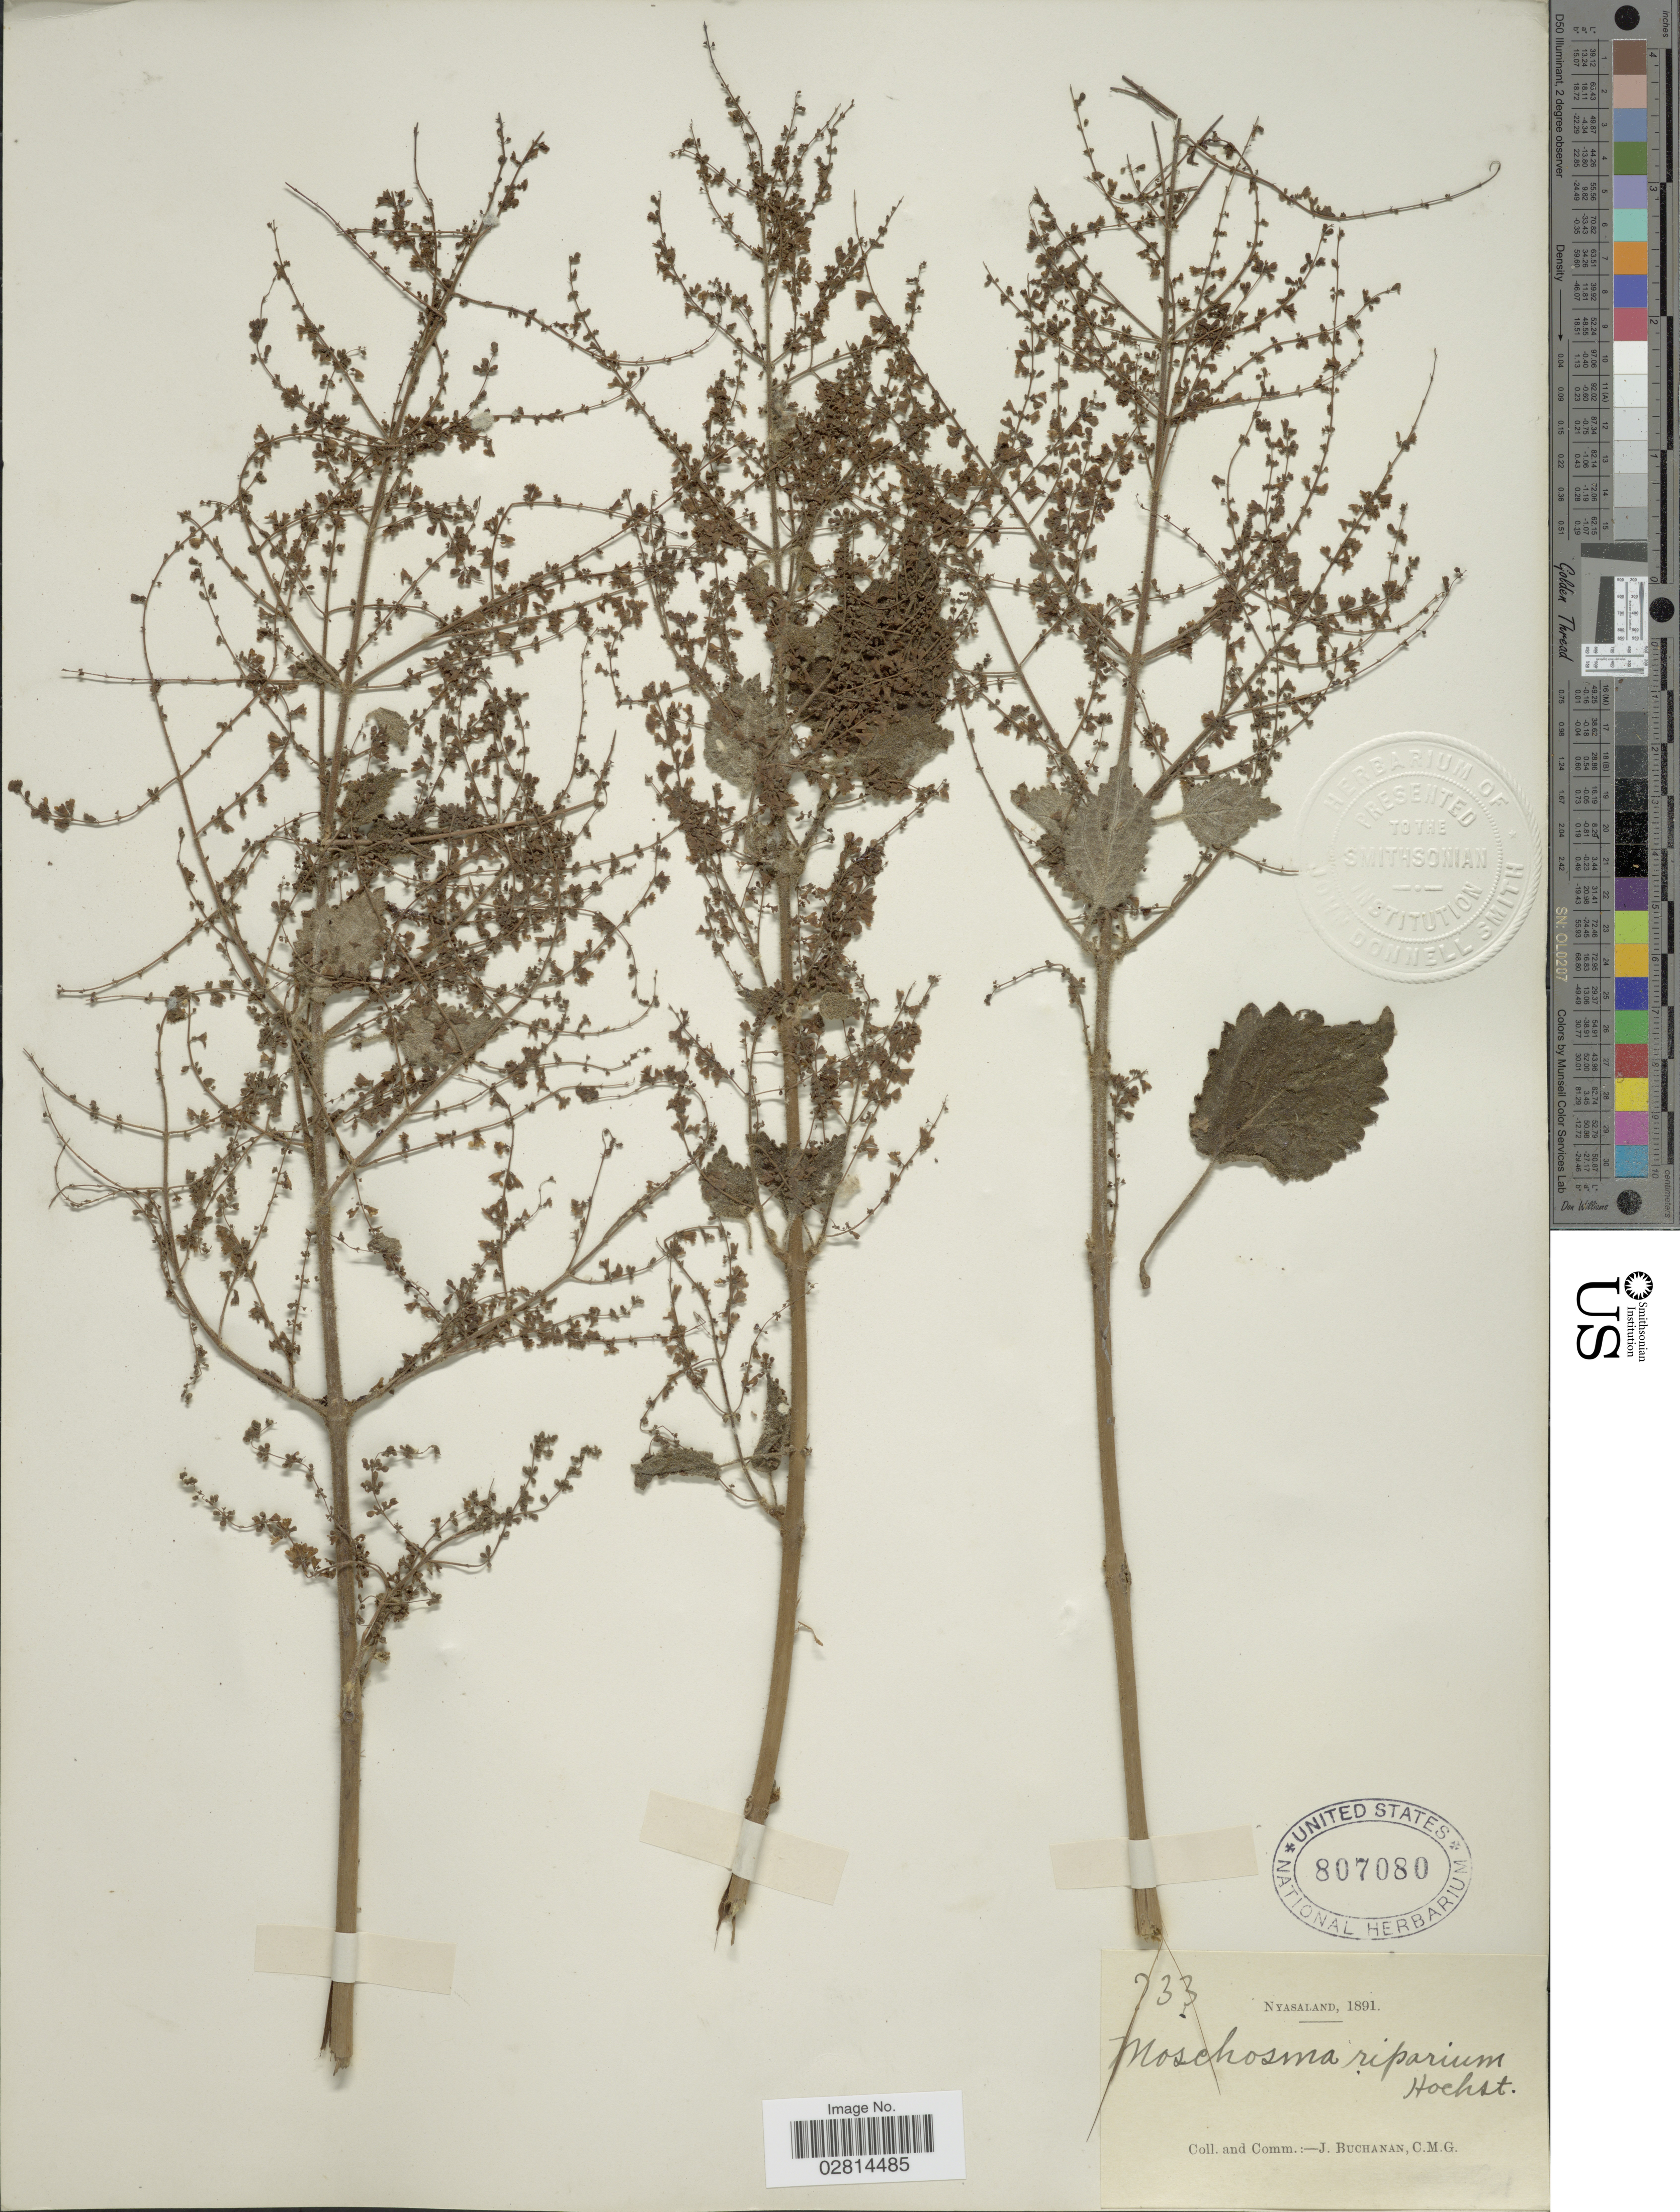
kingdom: Plantae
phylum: Tracheophyta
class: Magnoliopsida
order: Lamiales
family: Lamiaceae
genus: Tetradenia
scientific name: Tetradenia riparia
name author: (Hochst.) Codd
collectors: J. Buchanan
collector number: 733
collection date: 1891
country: Malawi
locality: Nyasaland.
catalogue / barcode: US 807080